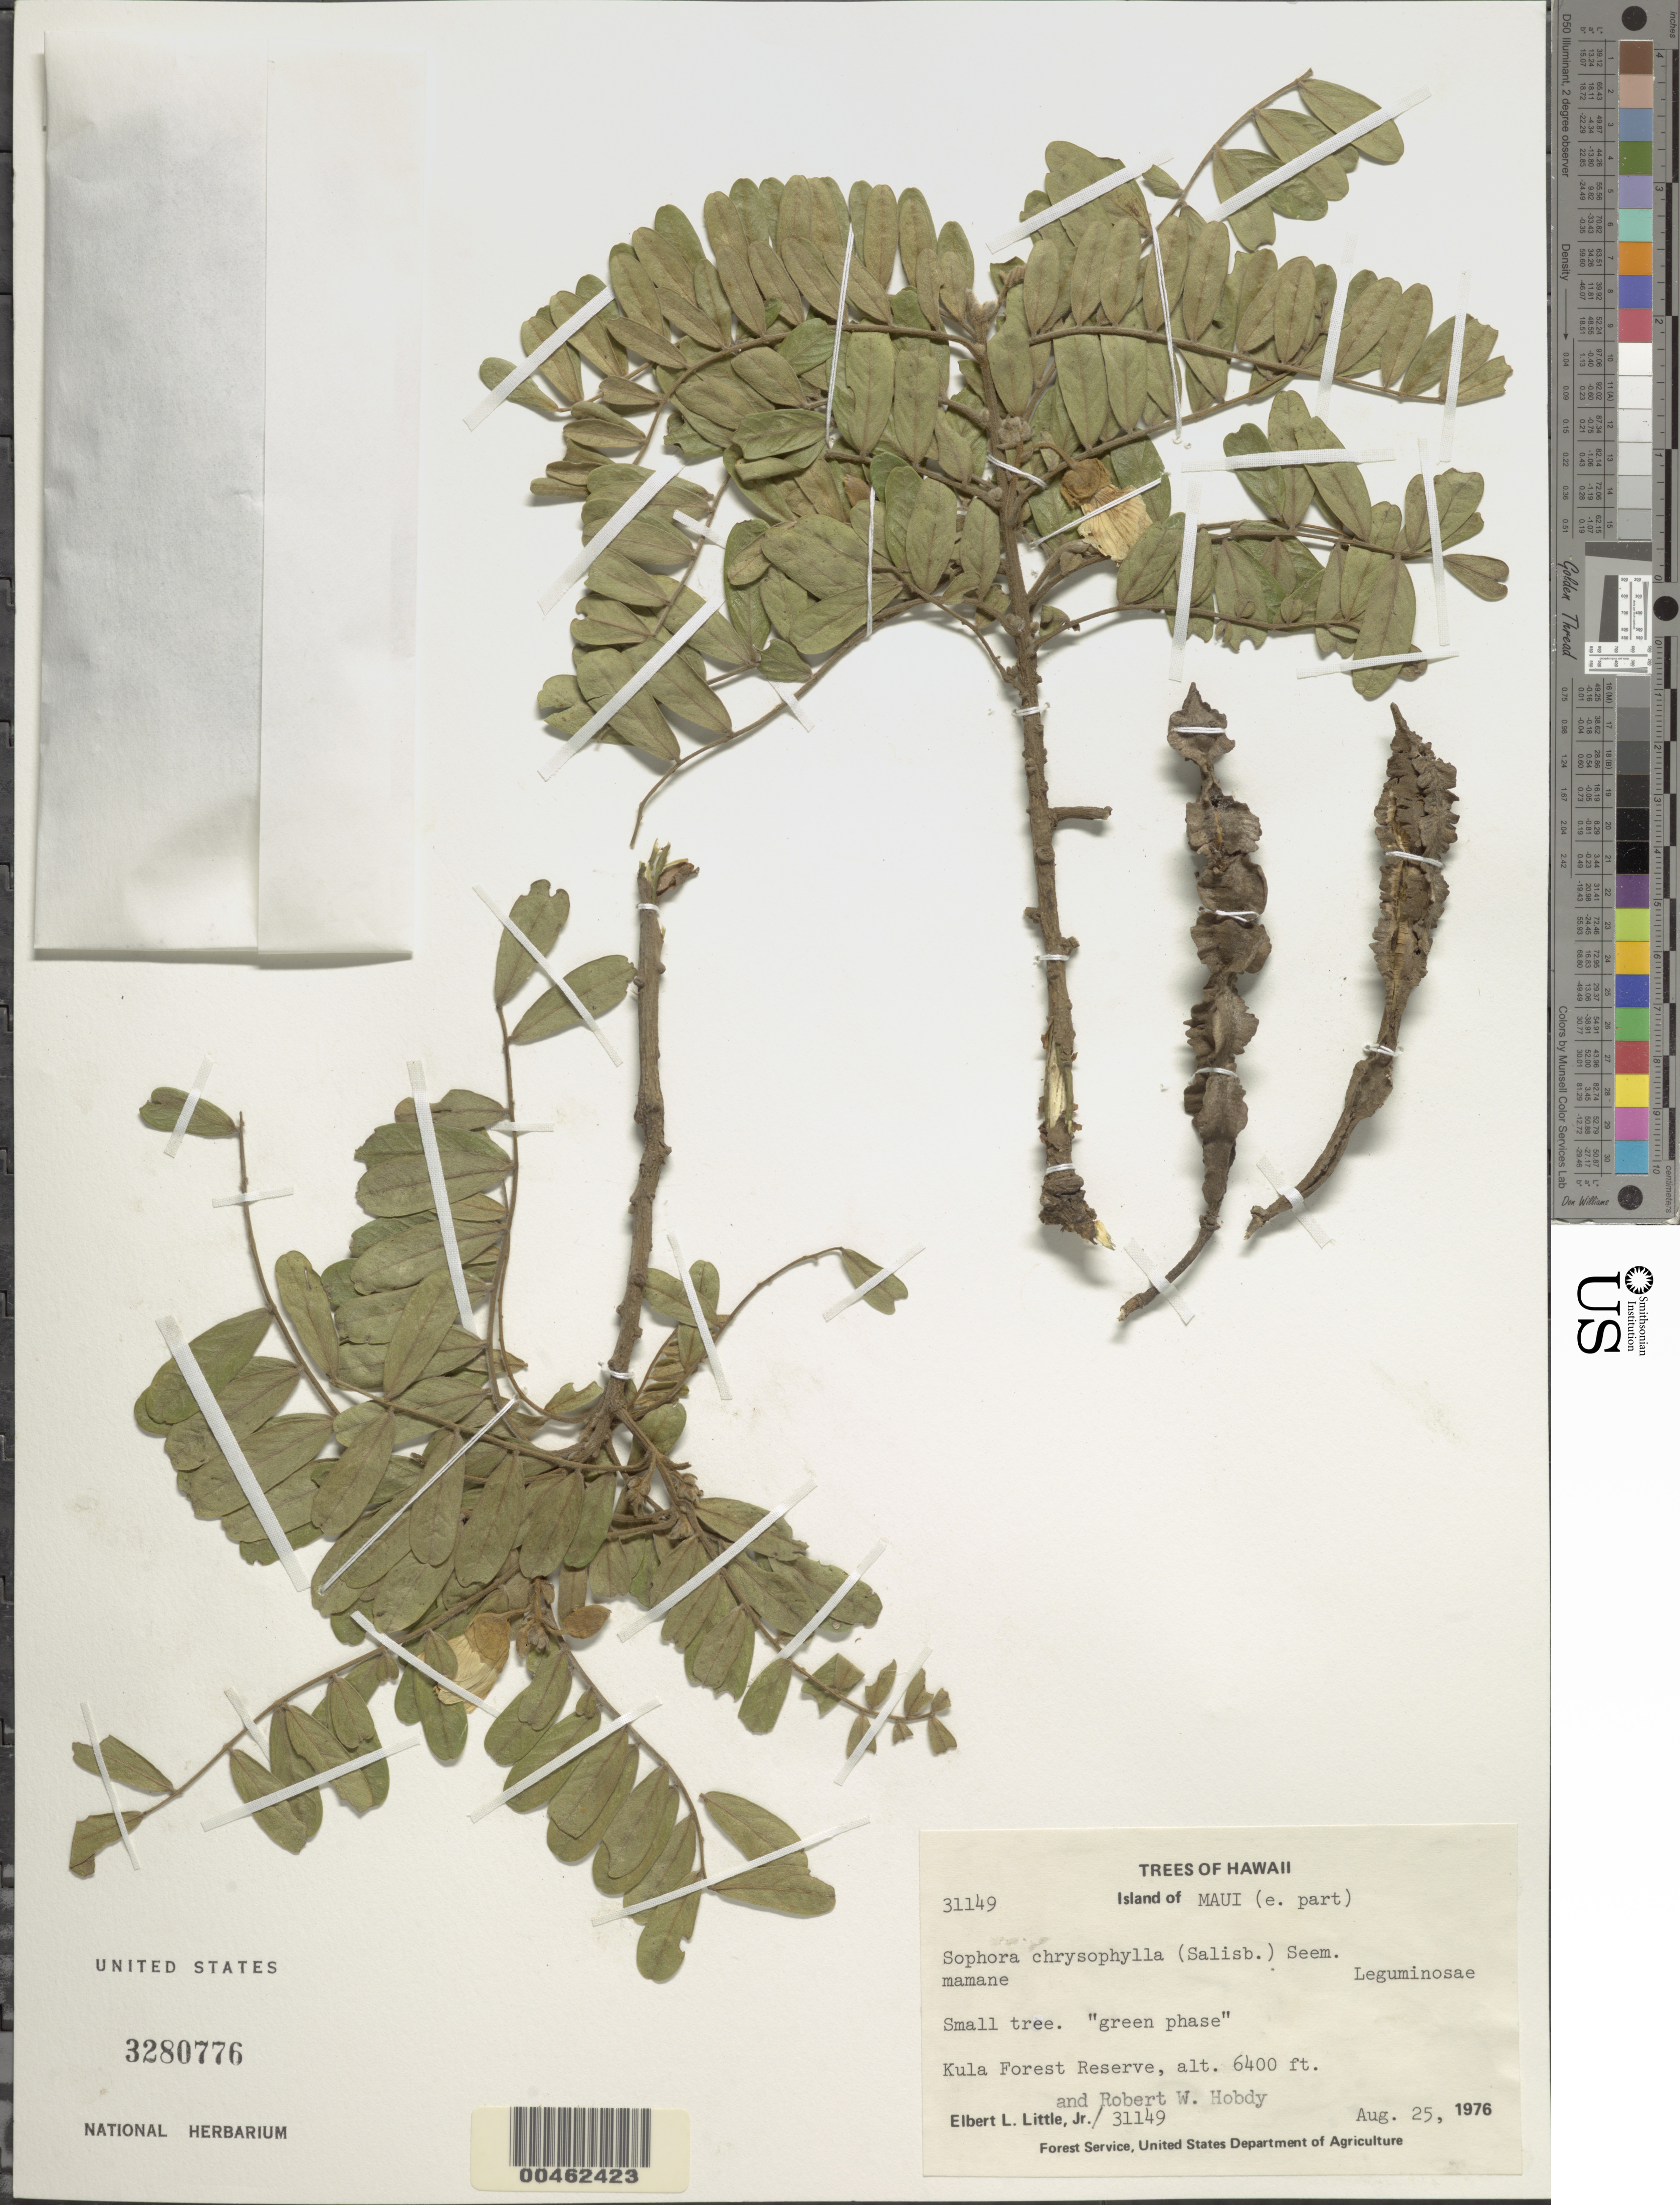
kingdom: Plantae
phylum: Tracheophyta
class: Magnoliopsida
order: Fabales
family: Fabaceae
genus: Sophora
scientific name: Sophora chrysophylla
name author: (Salisb.) Seem.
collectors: E. L. Little & R. Hobdy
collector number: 31149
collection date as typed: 25 Aug 1976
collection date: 1976-08-25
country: United States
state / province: Hawaii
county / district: Maui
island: Maui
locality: E part of Maui, Kula Forest Reserve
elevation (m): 1951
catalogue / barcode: US 3280776